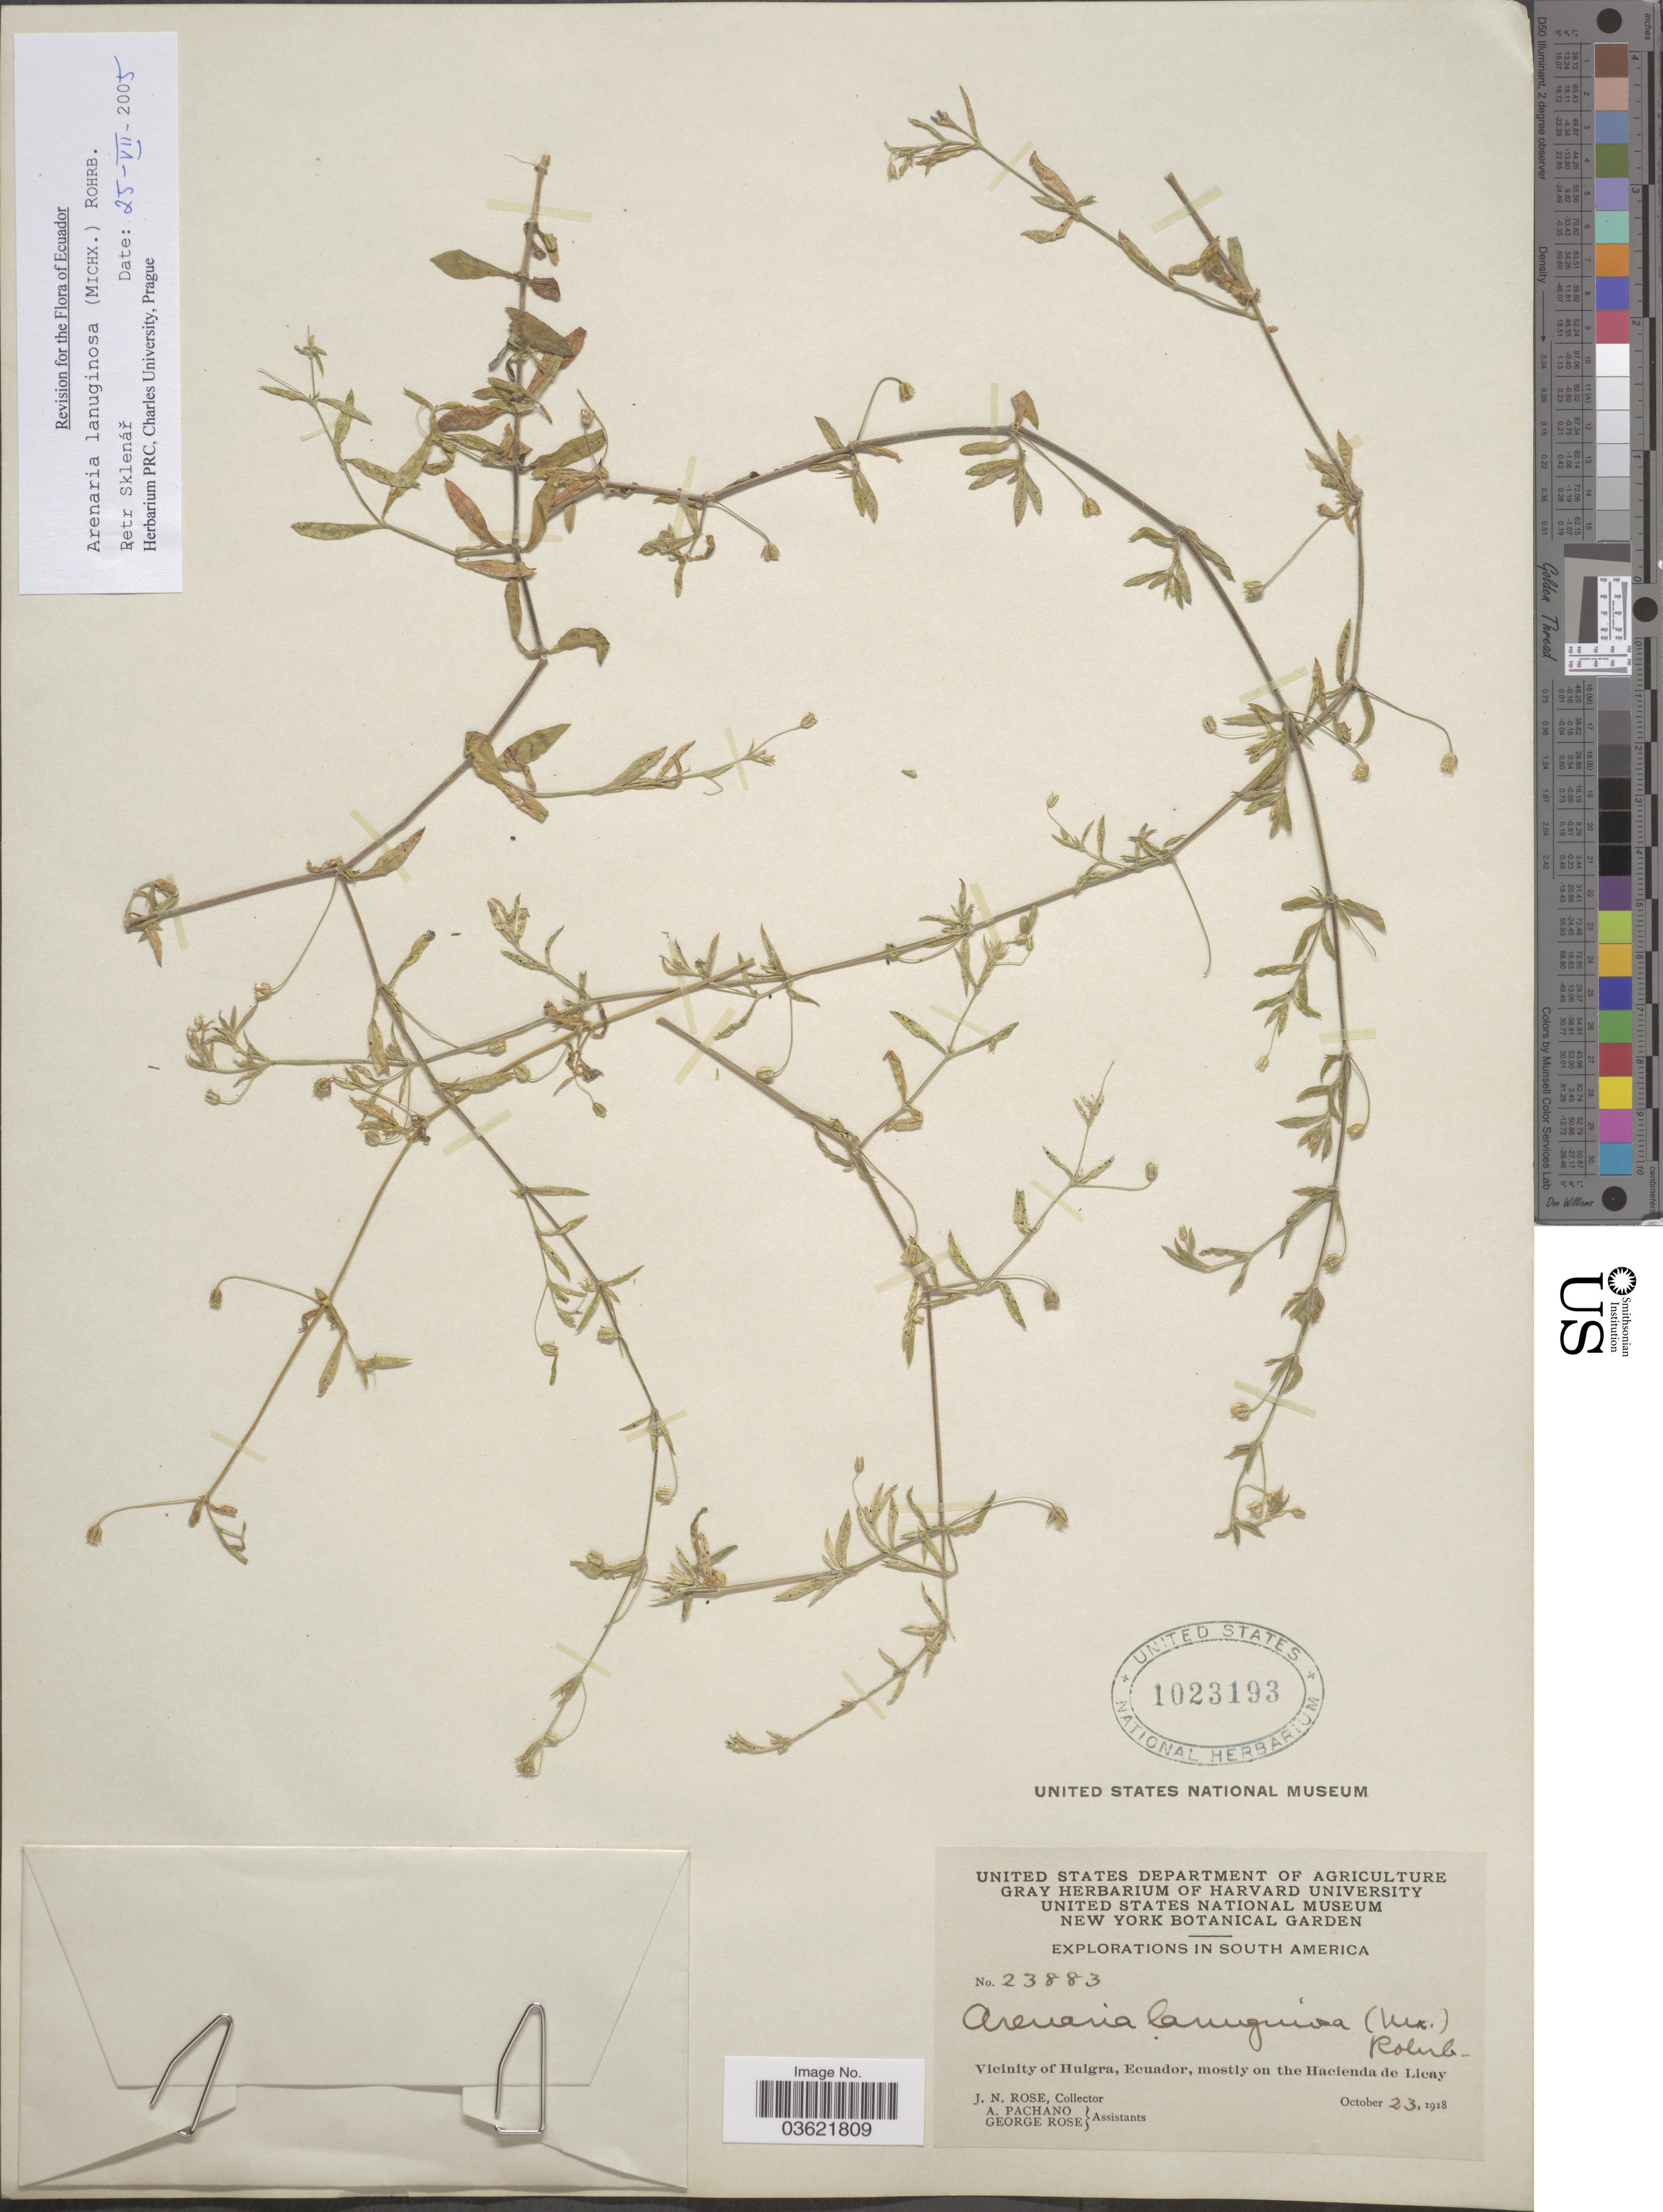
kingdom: Plantae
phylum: Tracheophyta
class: Magnoliopsida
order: Caryophyllales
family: Caryophyllaceae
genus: Arenaria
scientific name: Arenaria lanuginosa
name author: (Michx.) Rohrb.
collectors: J. N. Rose, A. Pachano & G. Rose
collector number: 23883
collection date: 1918-10-23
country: Ecuador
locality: Vicinity of Huigra, mostly on the Hacienda de Licay.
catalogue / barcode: US 1023193